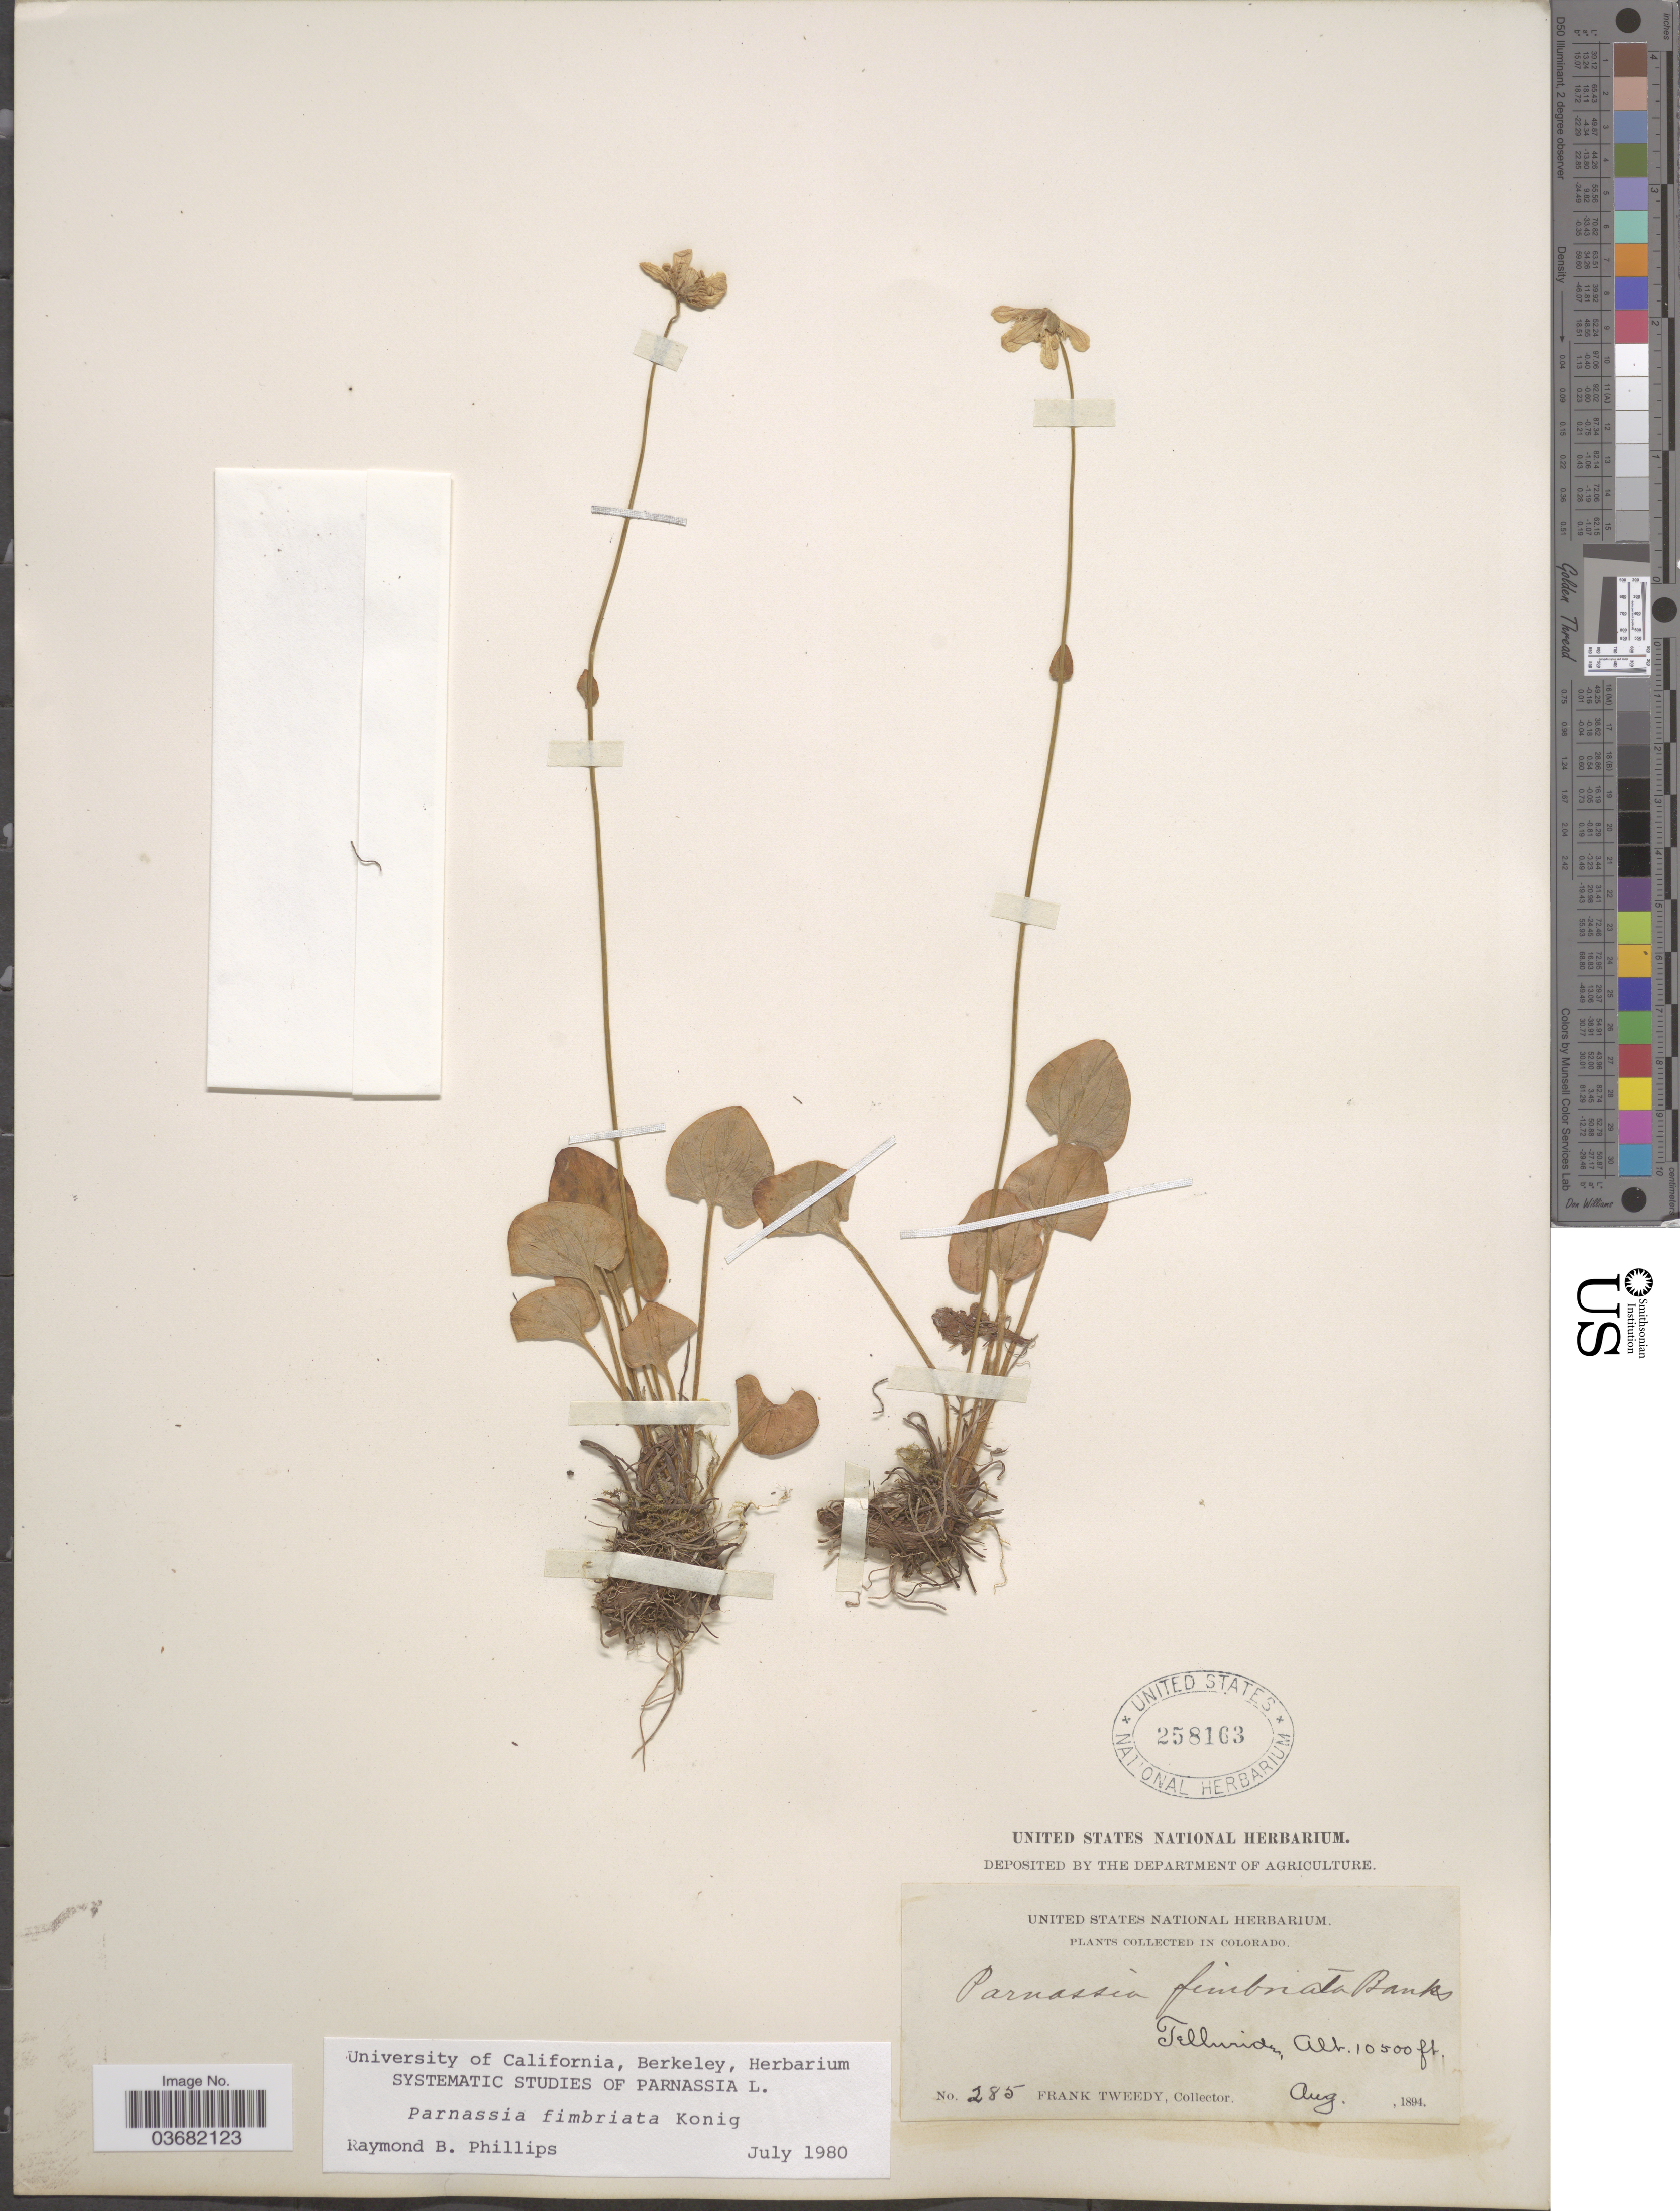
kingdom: Plantae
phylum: Tracheophyta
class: Magnoliopsida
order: Celastrales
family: Parnassiaceae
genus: Parnassia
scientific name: Parnassia fimbriata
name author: K.D. Koenig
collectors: F. Tweedy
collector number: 285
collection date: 1894-08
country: United States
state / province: Colorado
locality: Telluride.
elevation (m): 3200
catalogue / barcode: US 258163